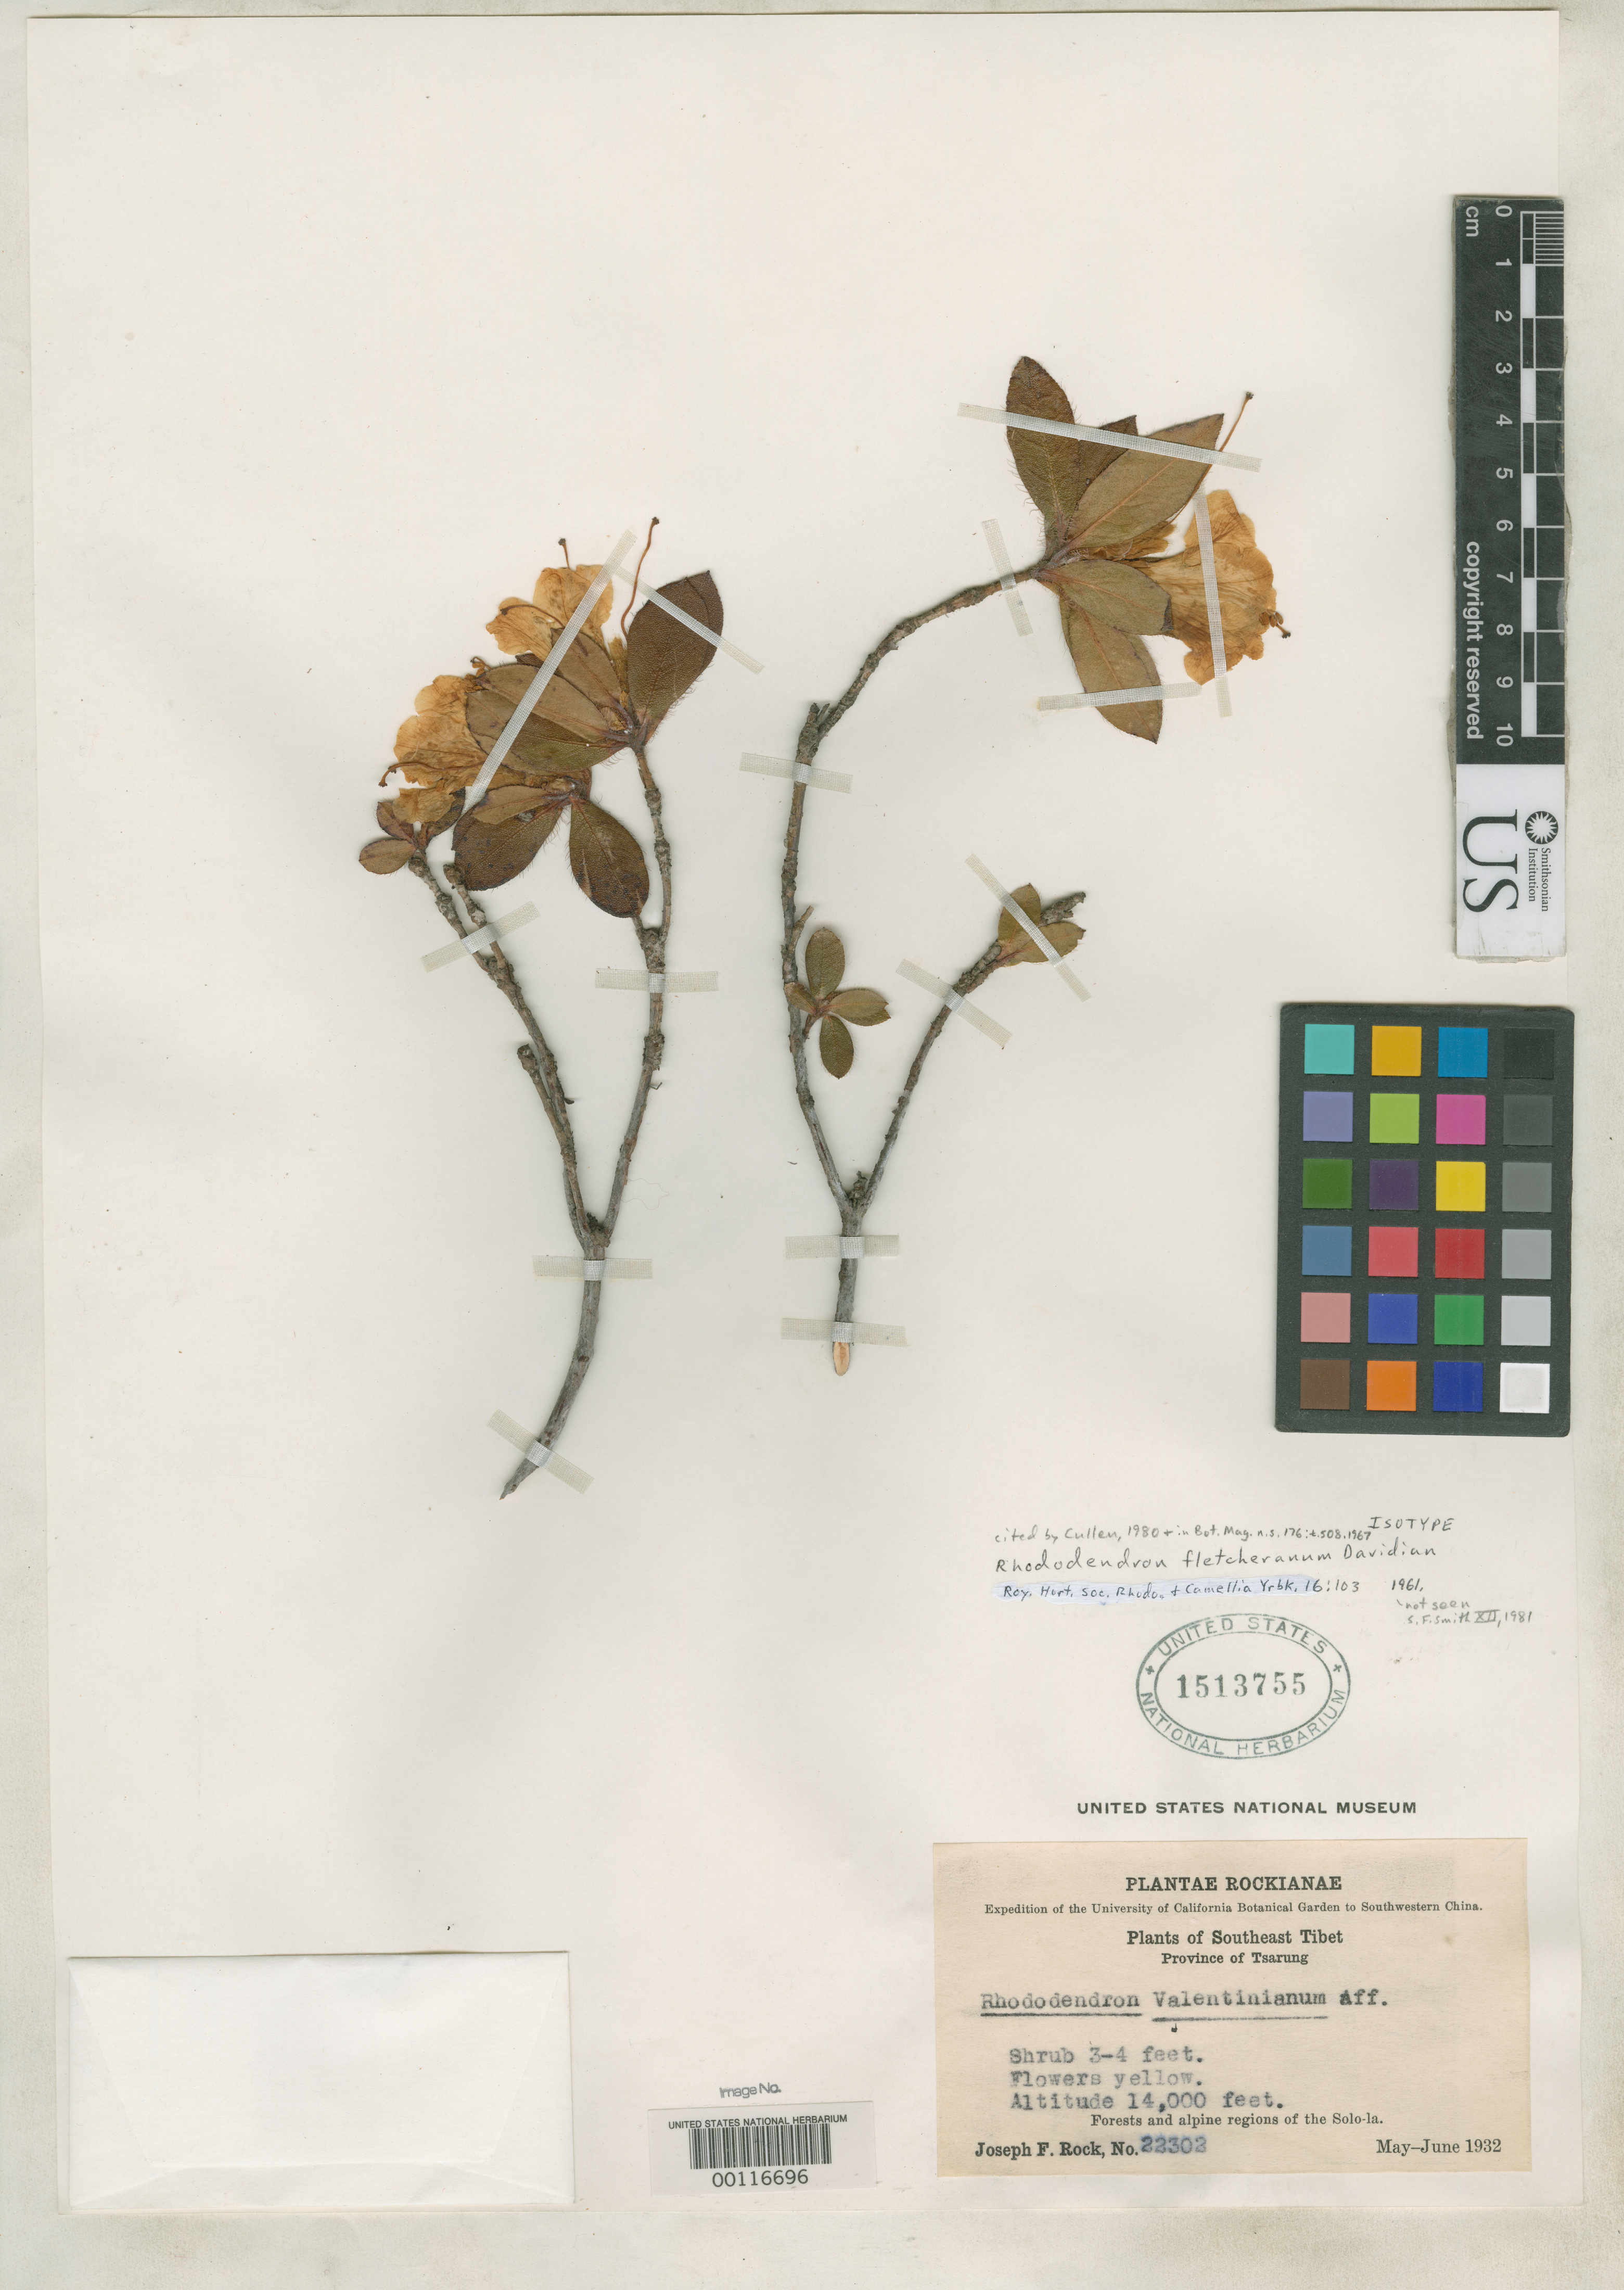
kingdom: Plantae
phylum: Tracheophyta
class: Magnoliopsida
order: Ericales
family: Ericaceae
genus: Rhododendron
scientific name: Rhododendron fletcheranum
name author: Davidian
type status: Isotype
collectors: J. F. Rock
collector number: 22303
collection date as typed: May 1932 to -- Jun 1932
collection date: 1932-05/1932-06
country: China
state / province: Xizang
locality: Tsarung; alt. 14000 Ft.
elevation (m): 4267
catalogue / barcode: US 1513755